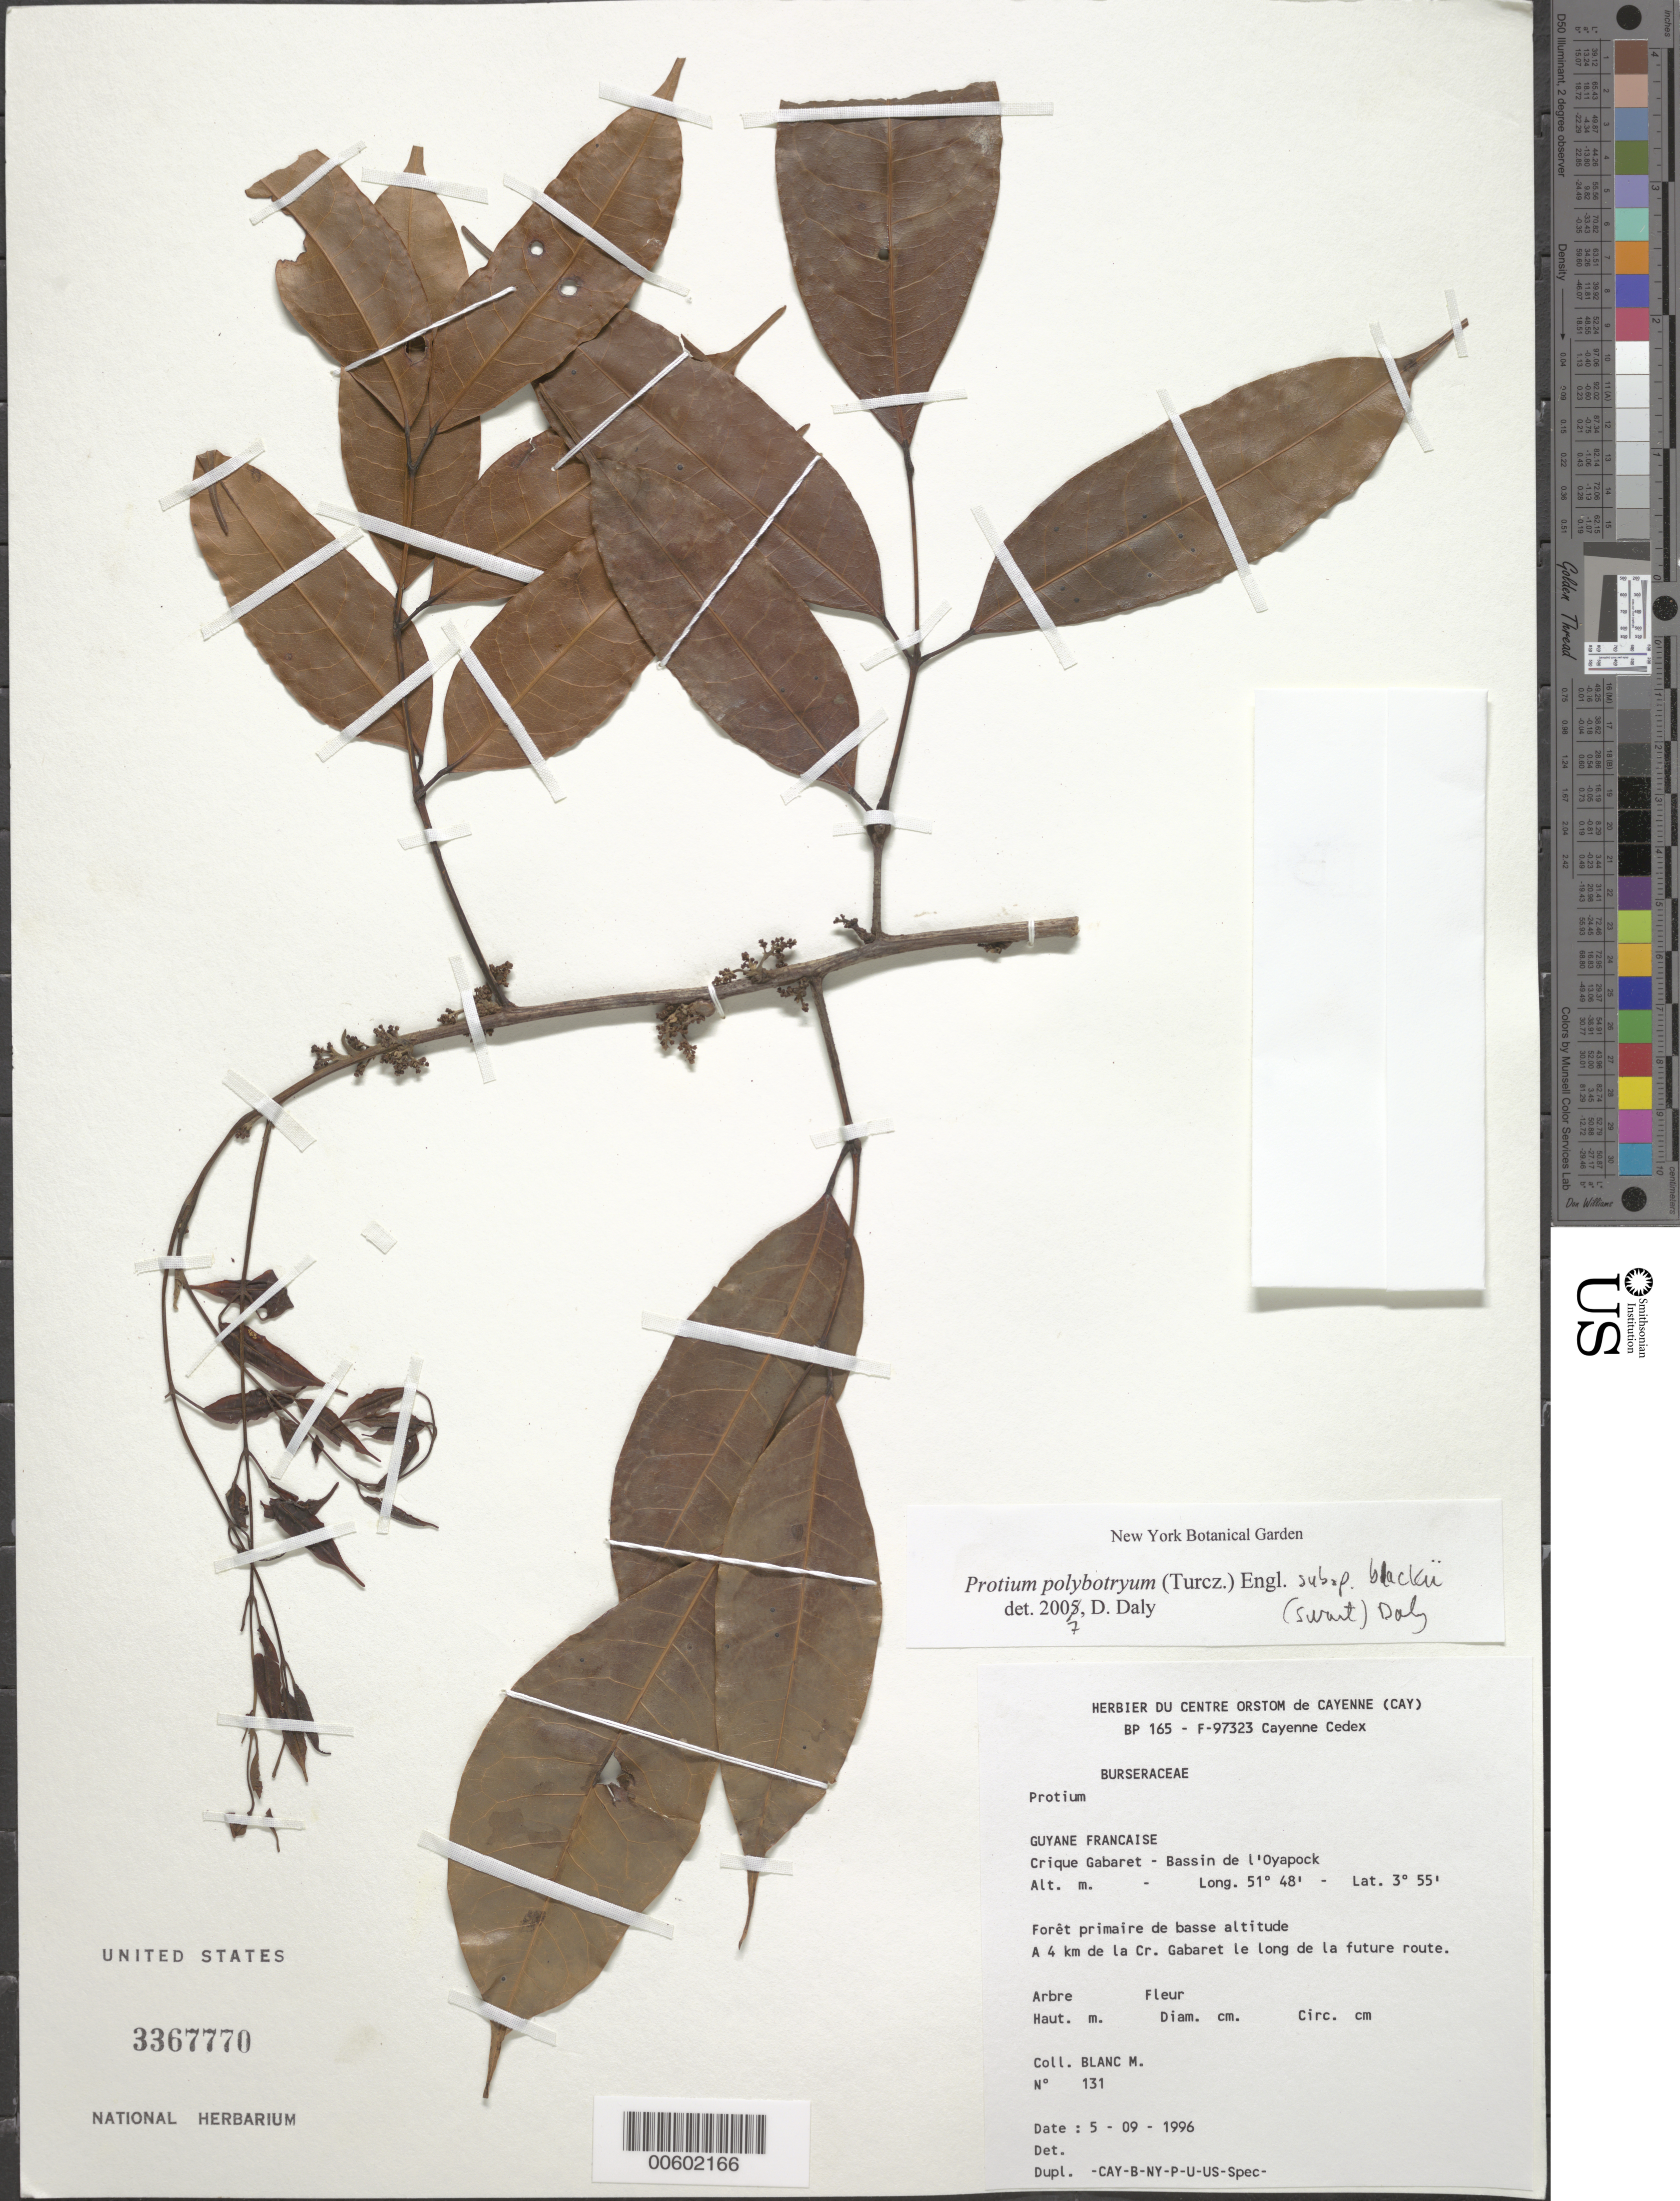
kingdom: Plantae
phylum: Tracheophyta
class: Magnoliopsida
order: Sapindales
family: Burseraceae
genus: Protium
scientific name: Protium heptaphyllum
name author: (Aubl.) Marchand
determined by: Daly, D. C.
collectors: M. Blanc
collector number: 131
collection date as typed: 5-Sep-96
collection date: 1996-09-05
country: French Guiana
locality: Crique Gabaret, Bassin de l'Oyapock, 4 km de la Cr. Gabaret le long de la future route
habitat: Low primary forest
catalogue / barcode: US 3367770